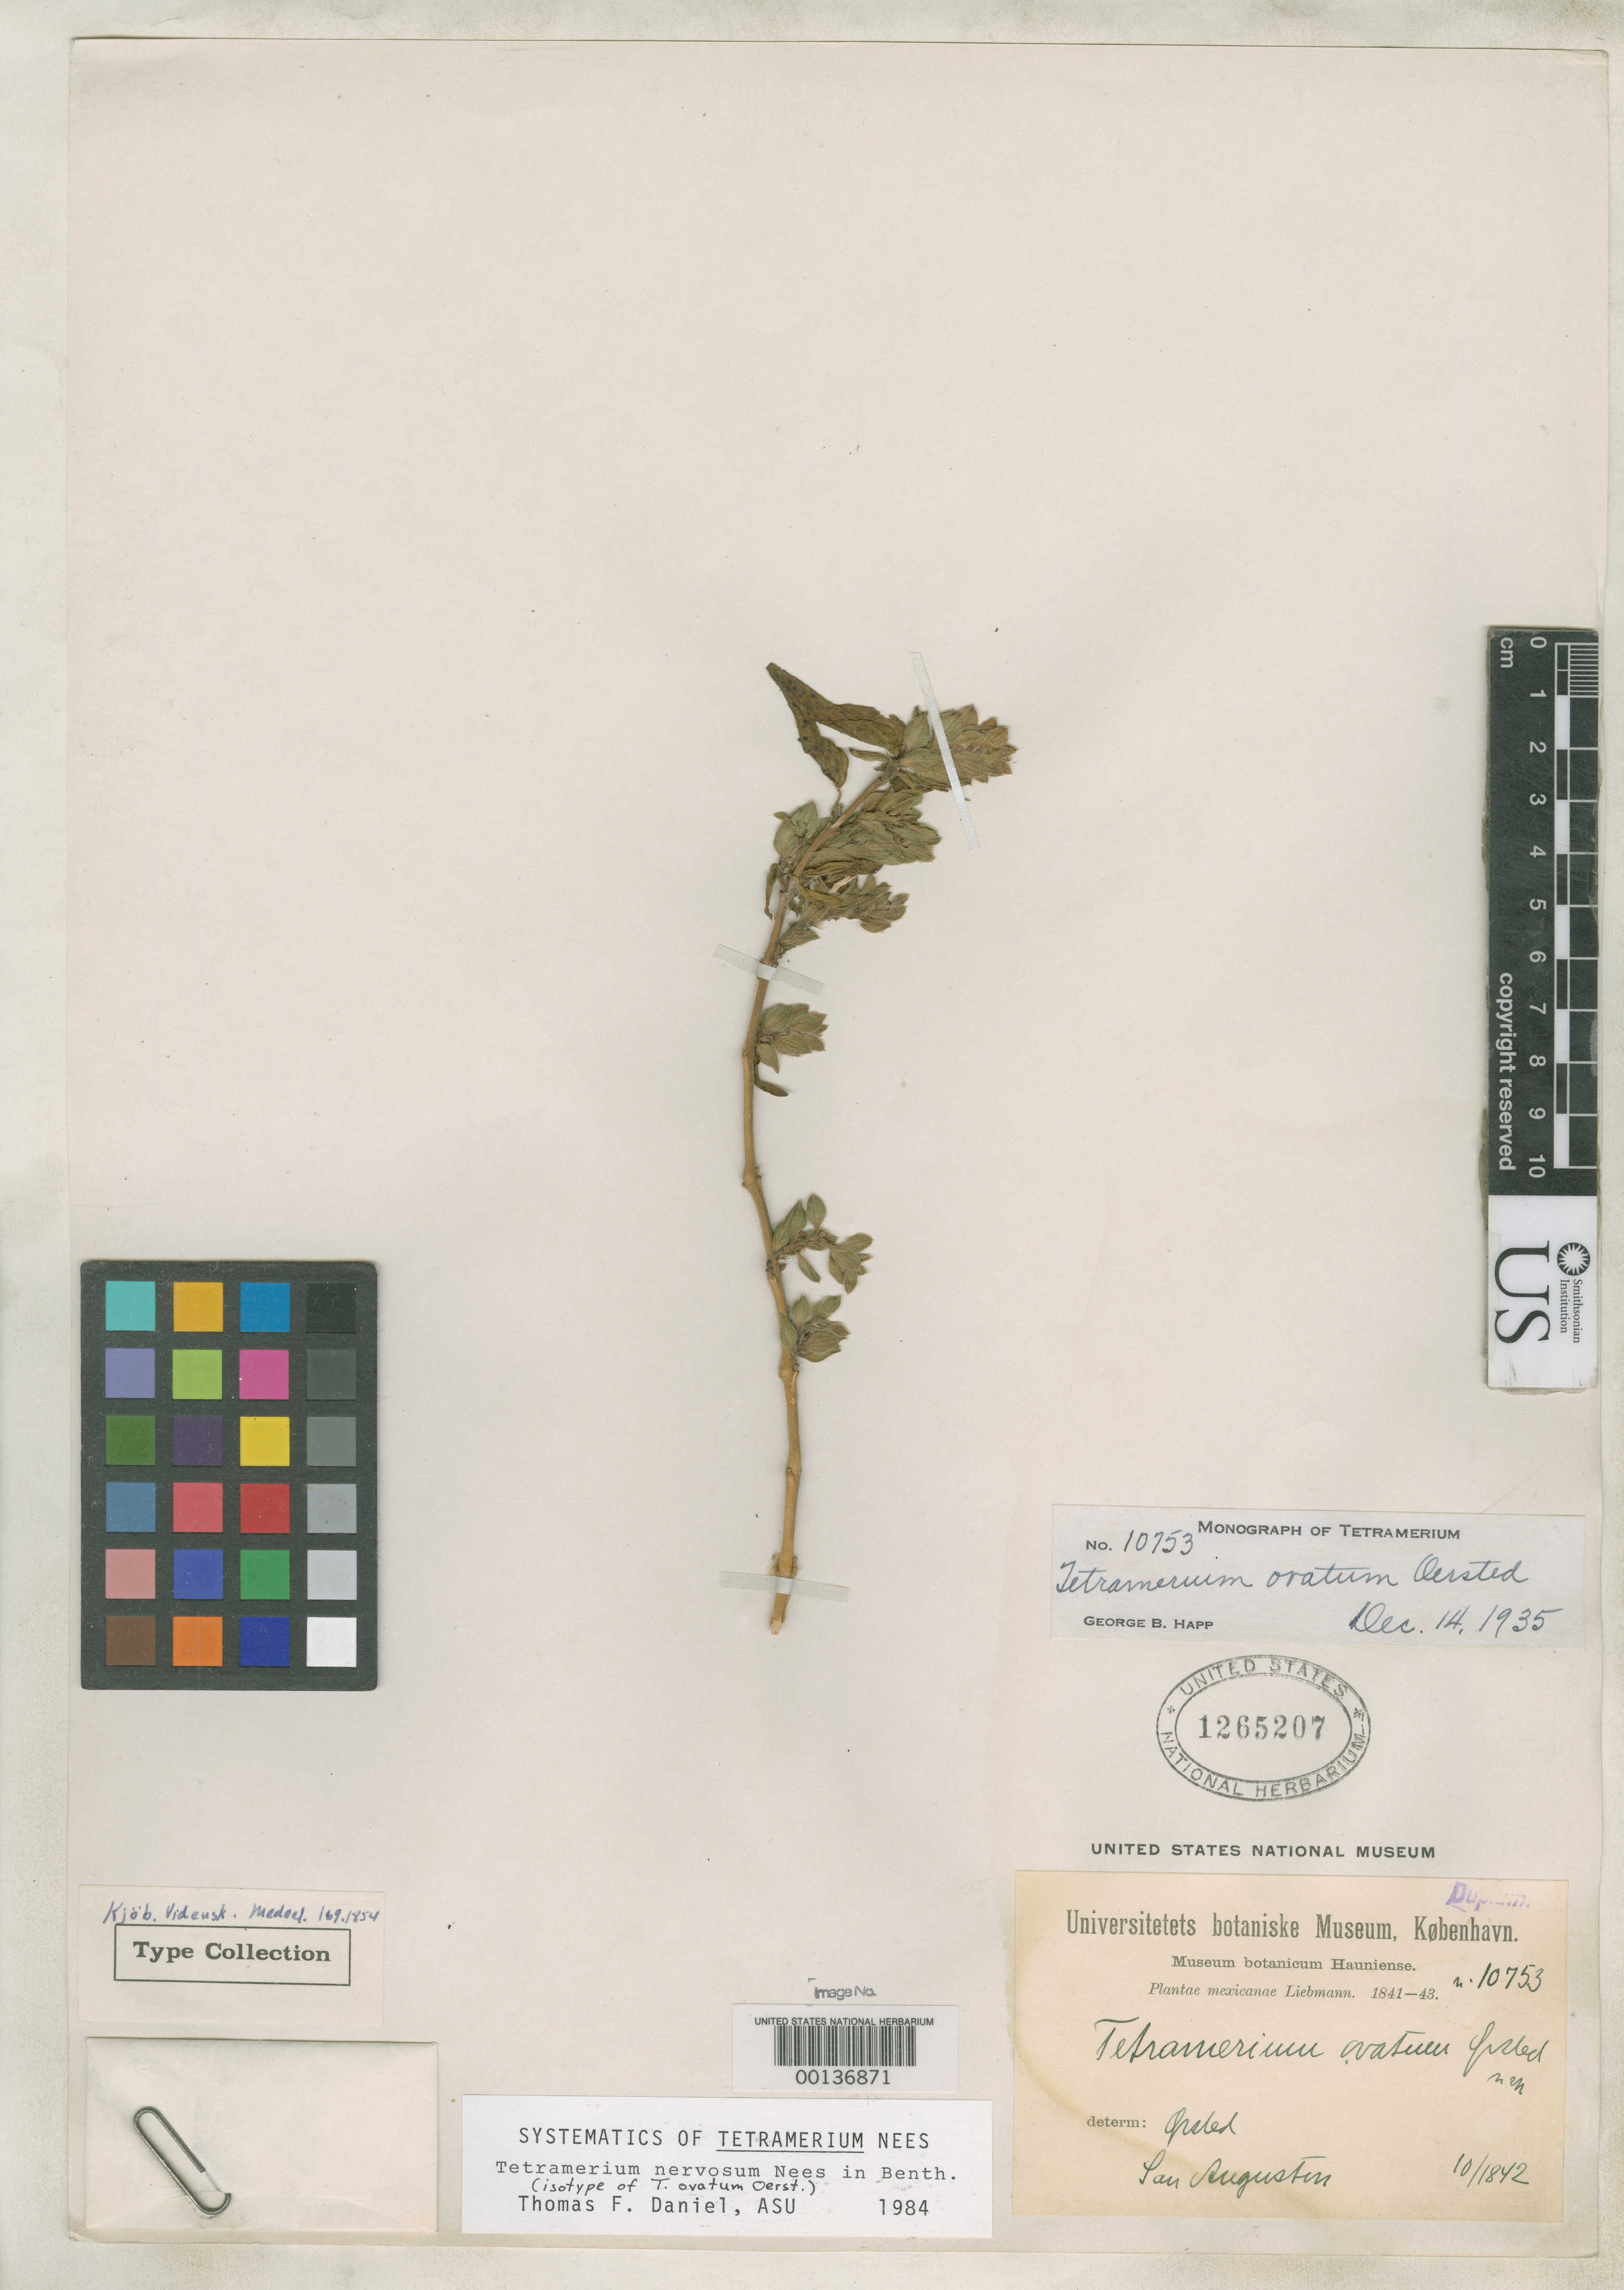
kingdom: Plantae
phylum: Tracheophyta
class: Magnoliopsida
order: Lamiales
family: Acanthaceae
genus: Tetramerium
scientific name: Tetramerium ovatum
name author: Oerst.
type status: Type Collection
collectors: F. M. Liebmann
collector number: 10753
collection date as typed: Oct 1842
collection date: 1842-10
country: Mexico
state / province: Oaxaca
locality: San Augustin.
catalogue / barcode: US 1265207